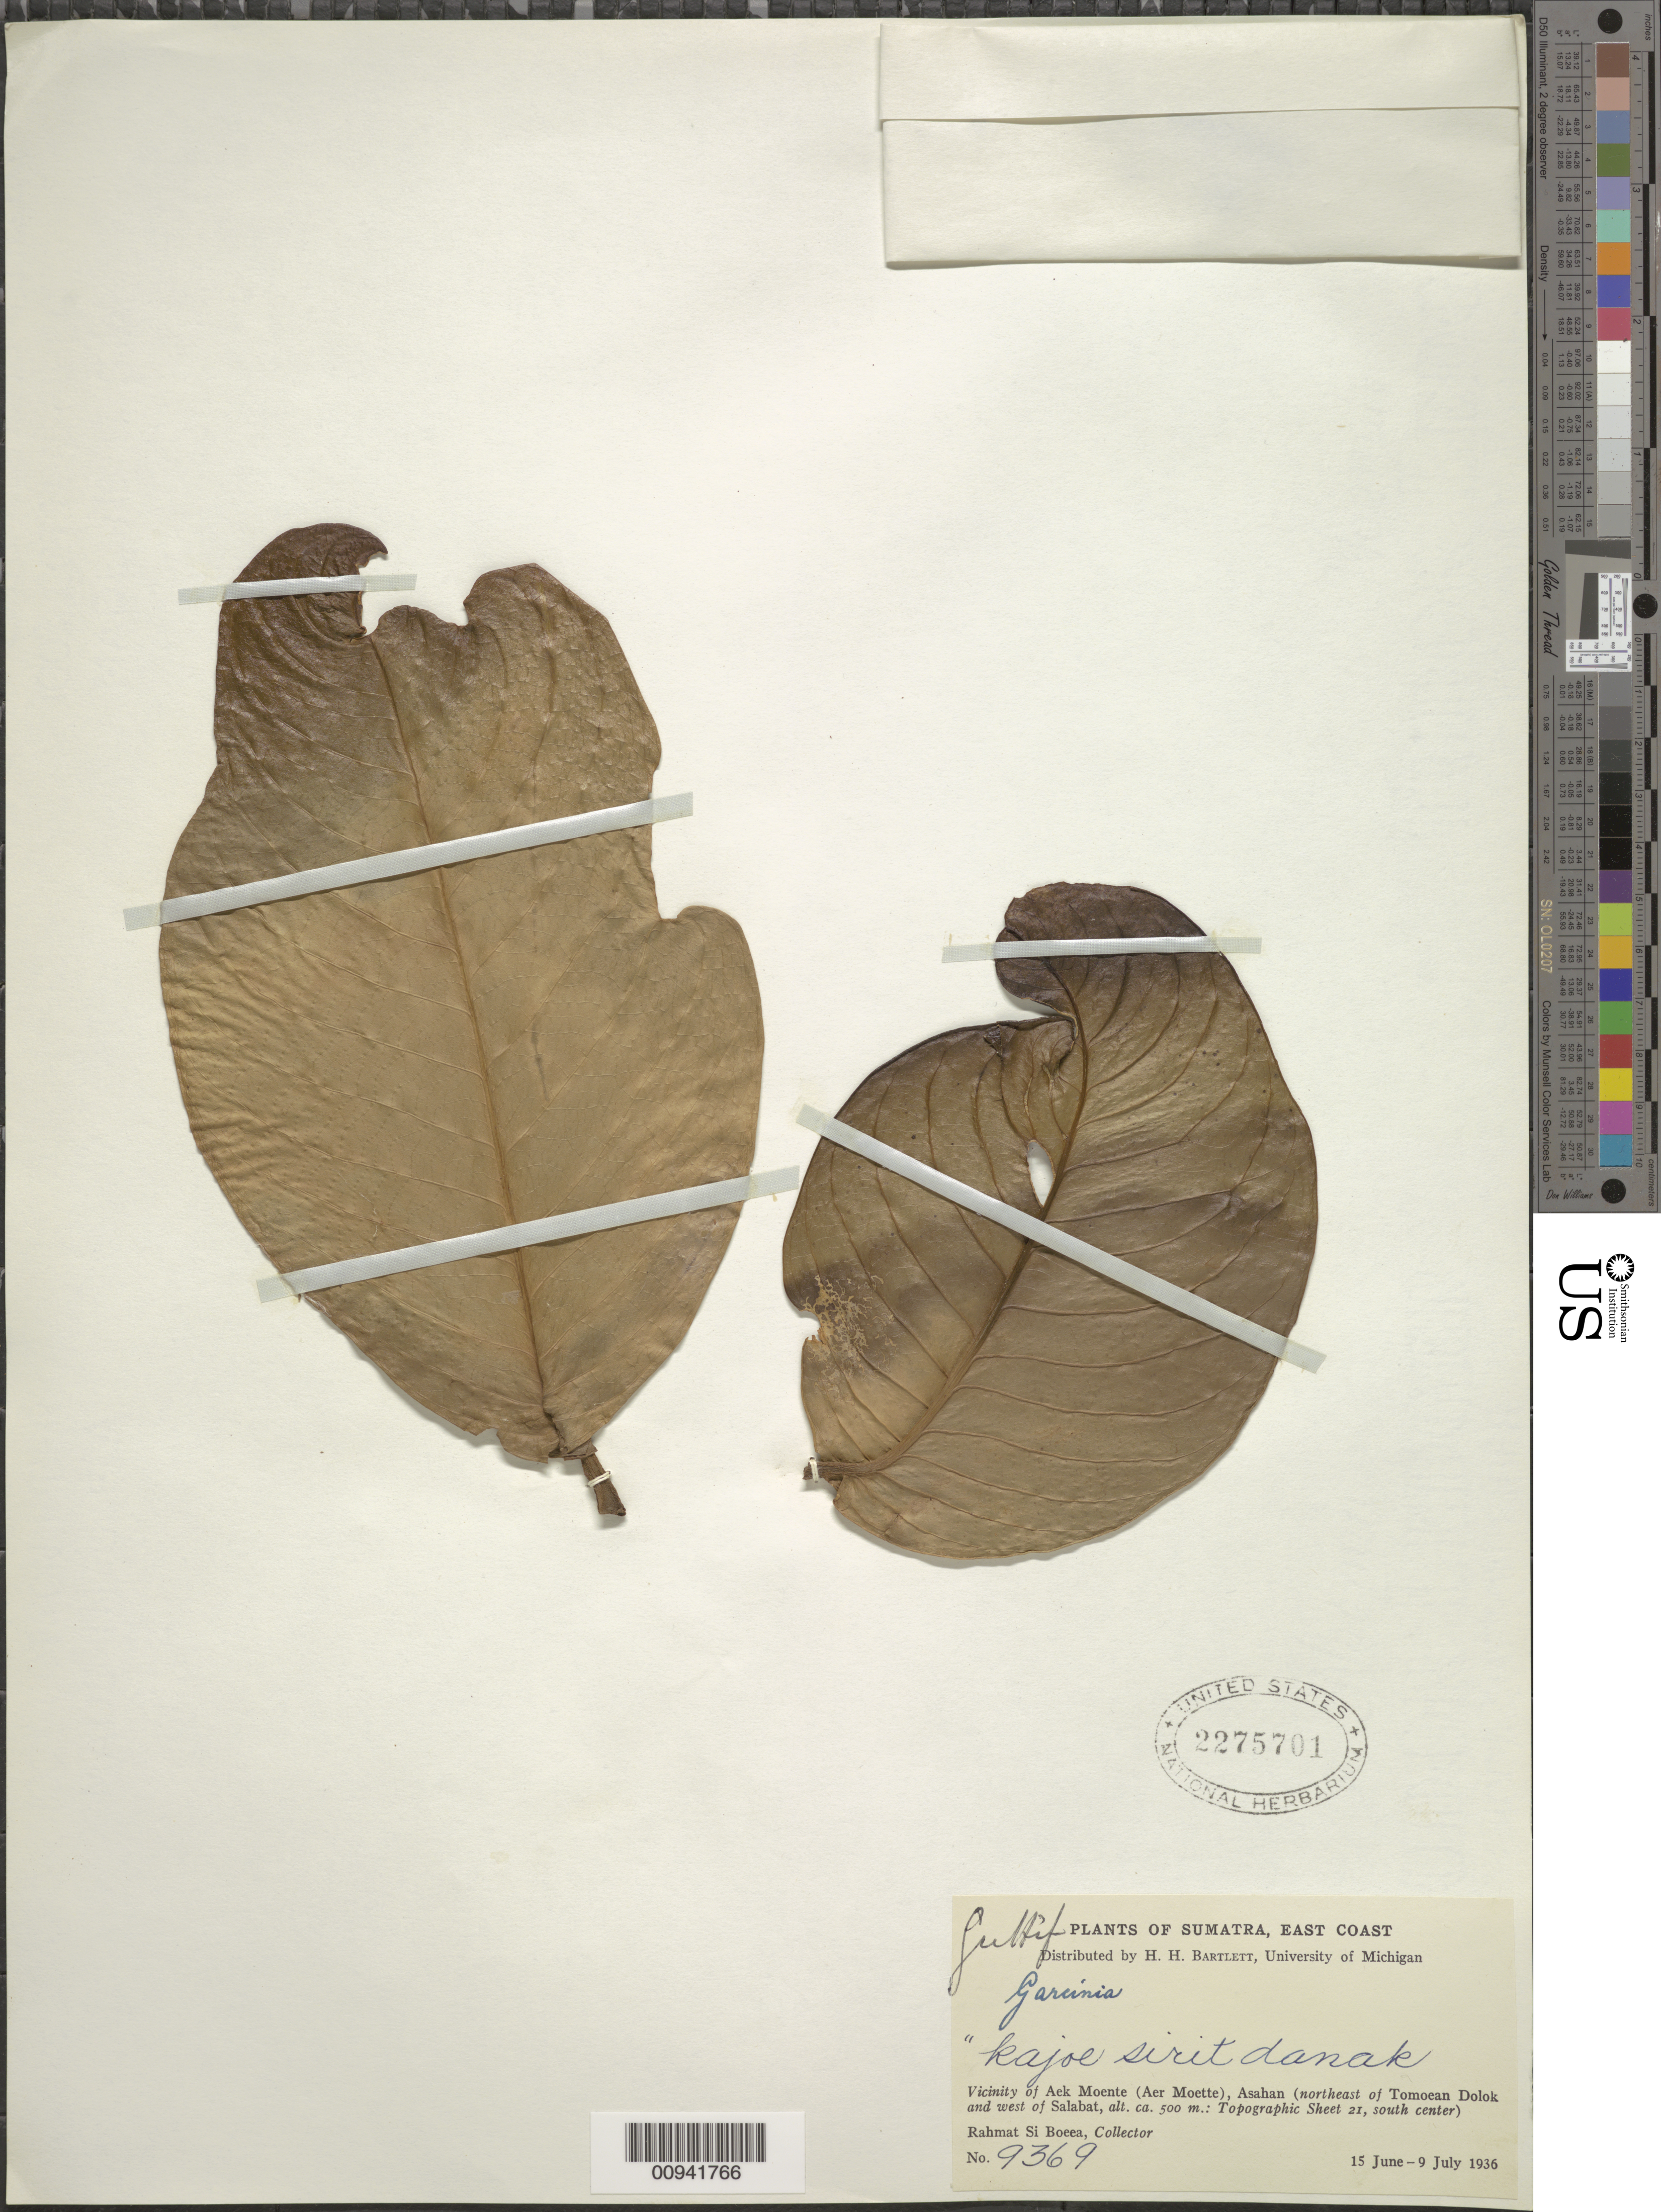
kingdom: Plantae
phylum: Tracheophyta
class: Magnoliopsida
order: Malpighiales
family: Clusiaceae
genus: Garcinia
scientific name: Garcinia sp.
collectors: Rahmat Si Boeea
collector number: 9369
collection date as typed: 15 Jun 1936 to 09 Jul 1936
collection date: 1936-06-15/1936-07-09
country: Indonesia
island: Sumatra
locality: East Coast; Vicinity of Aek Moente ( Aer Moette), Asahan (northeast of Tomoean Dolok and west of Salabat, Topographic sheet 21 south center)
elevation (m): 500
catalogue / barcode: US 2275701